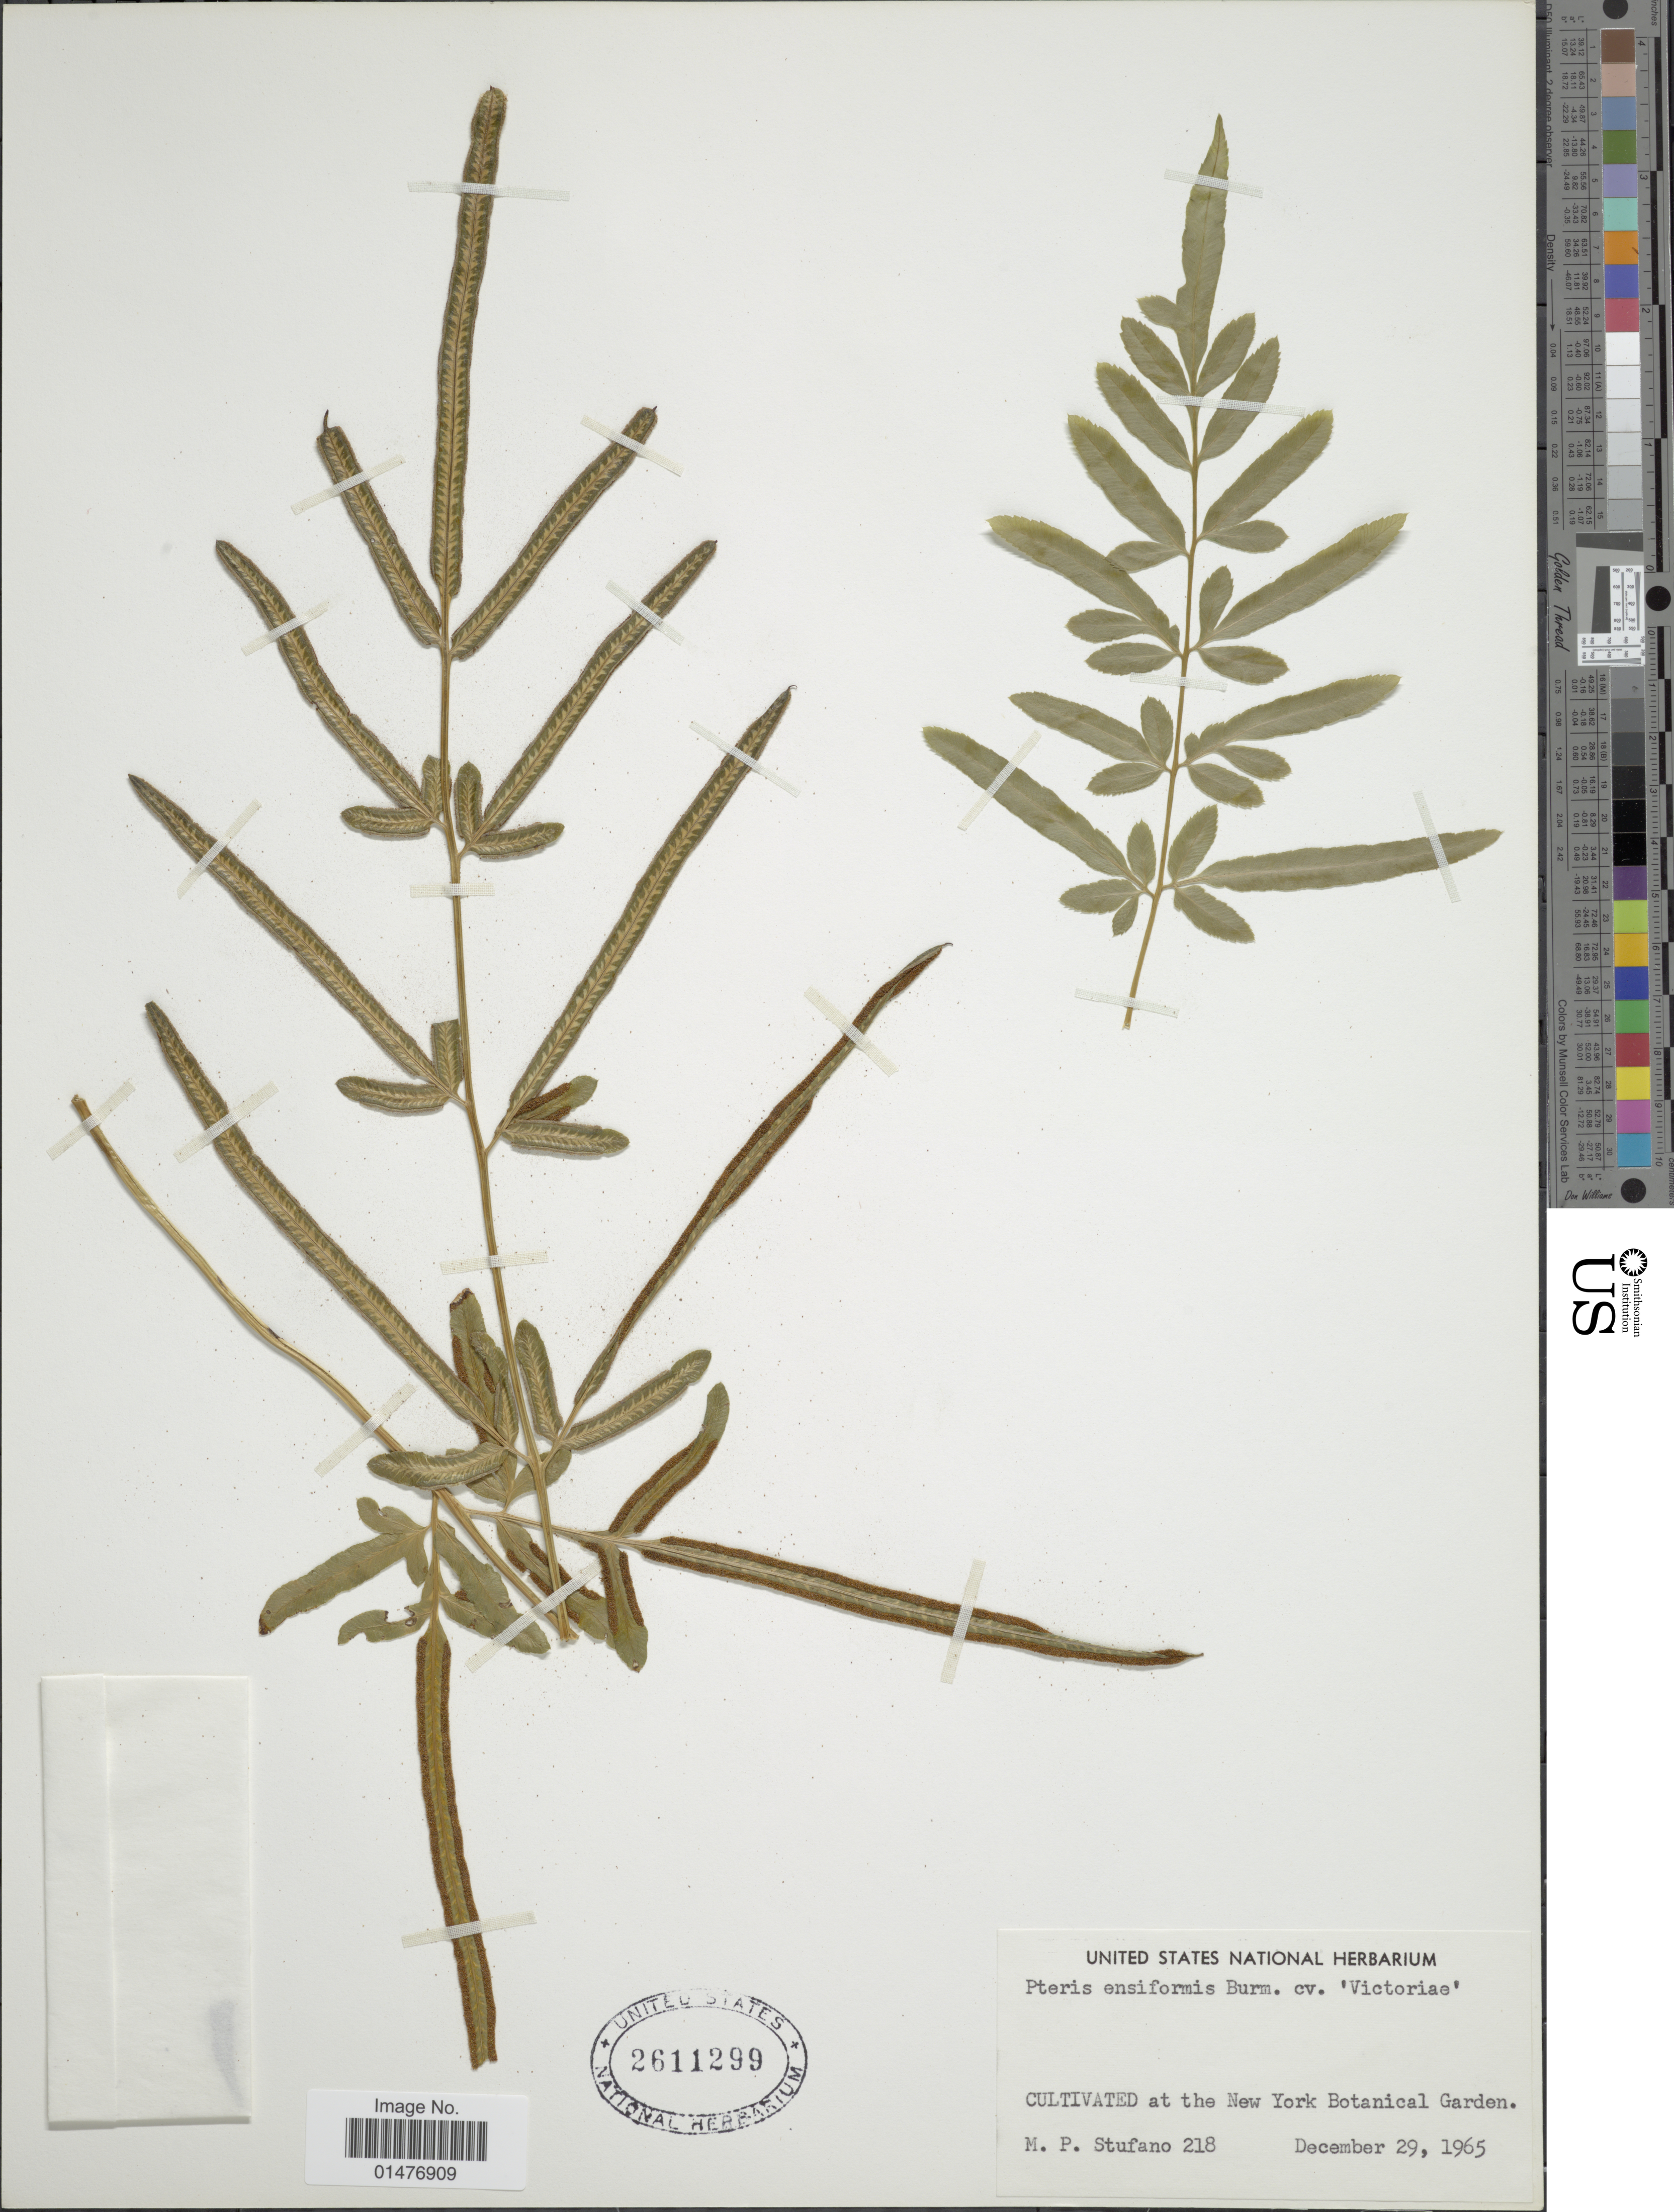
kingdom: Plantae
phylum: Tracheophyta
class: Polypodiopsida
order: Polypodiales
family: Pteridaceae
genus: Pteris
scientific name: Pteris ensiformis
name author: Burm. f.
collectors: M. Stufano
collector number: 218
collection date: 1965-12-29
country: United States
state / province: New York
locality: At the New york Botanical Garden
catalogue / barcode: US 2611299